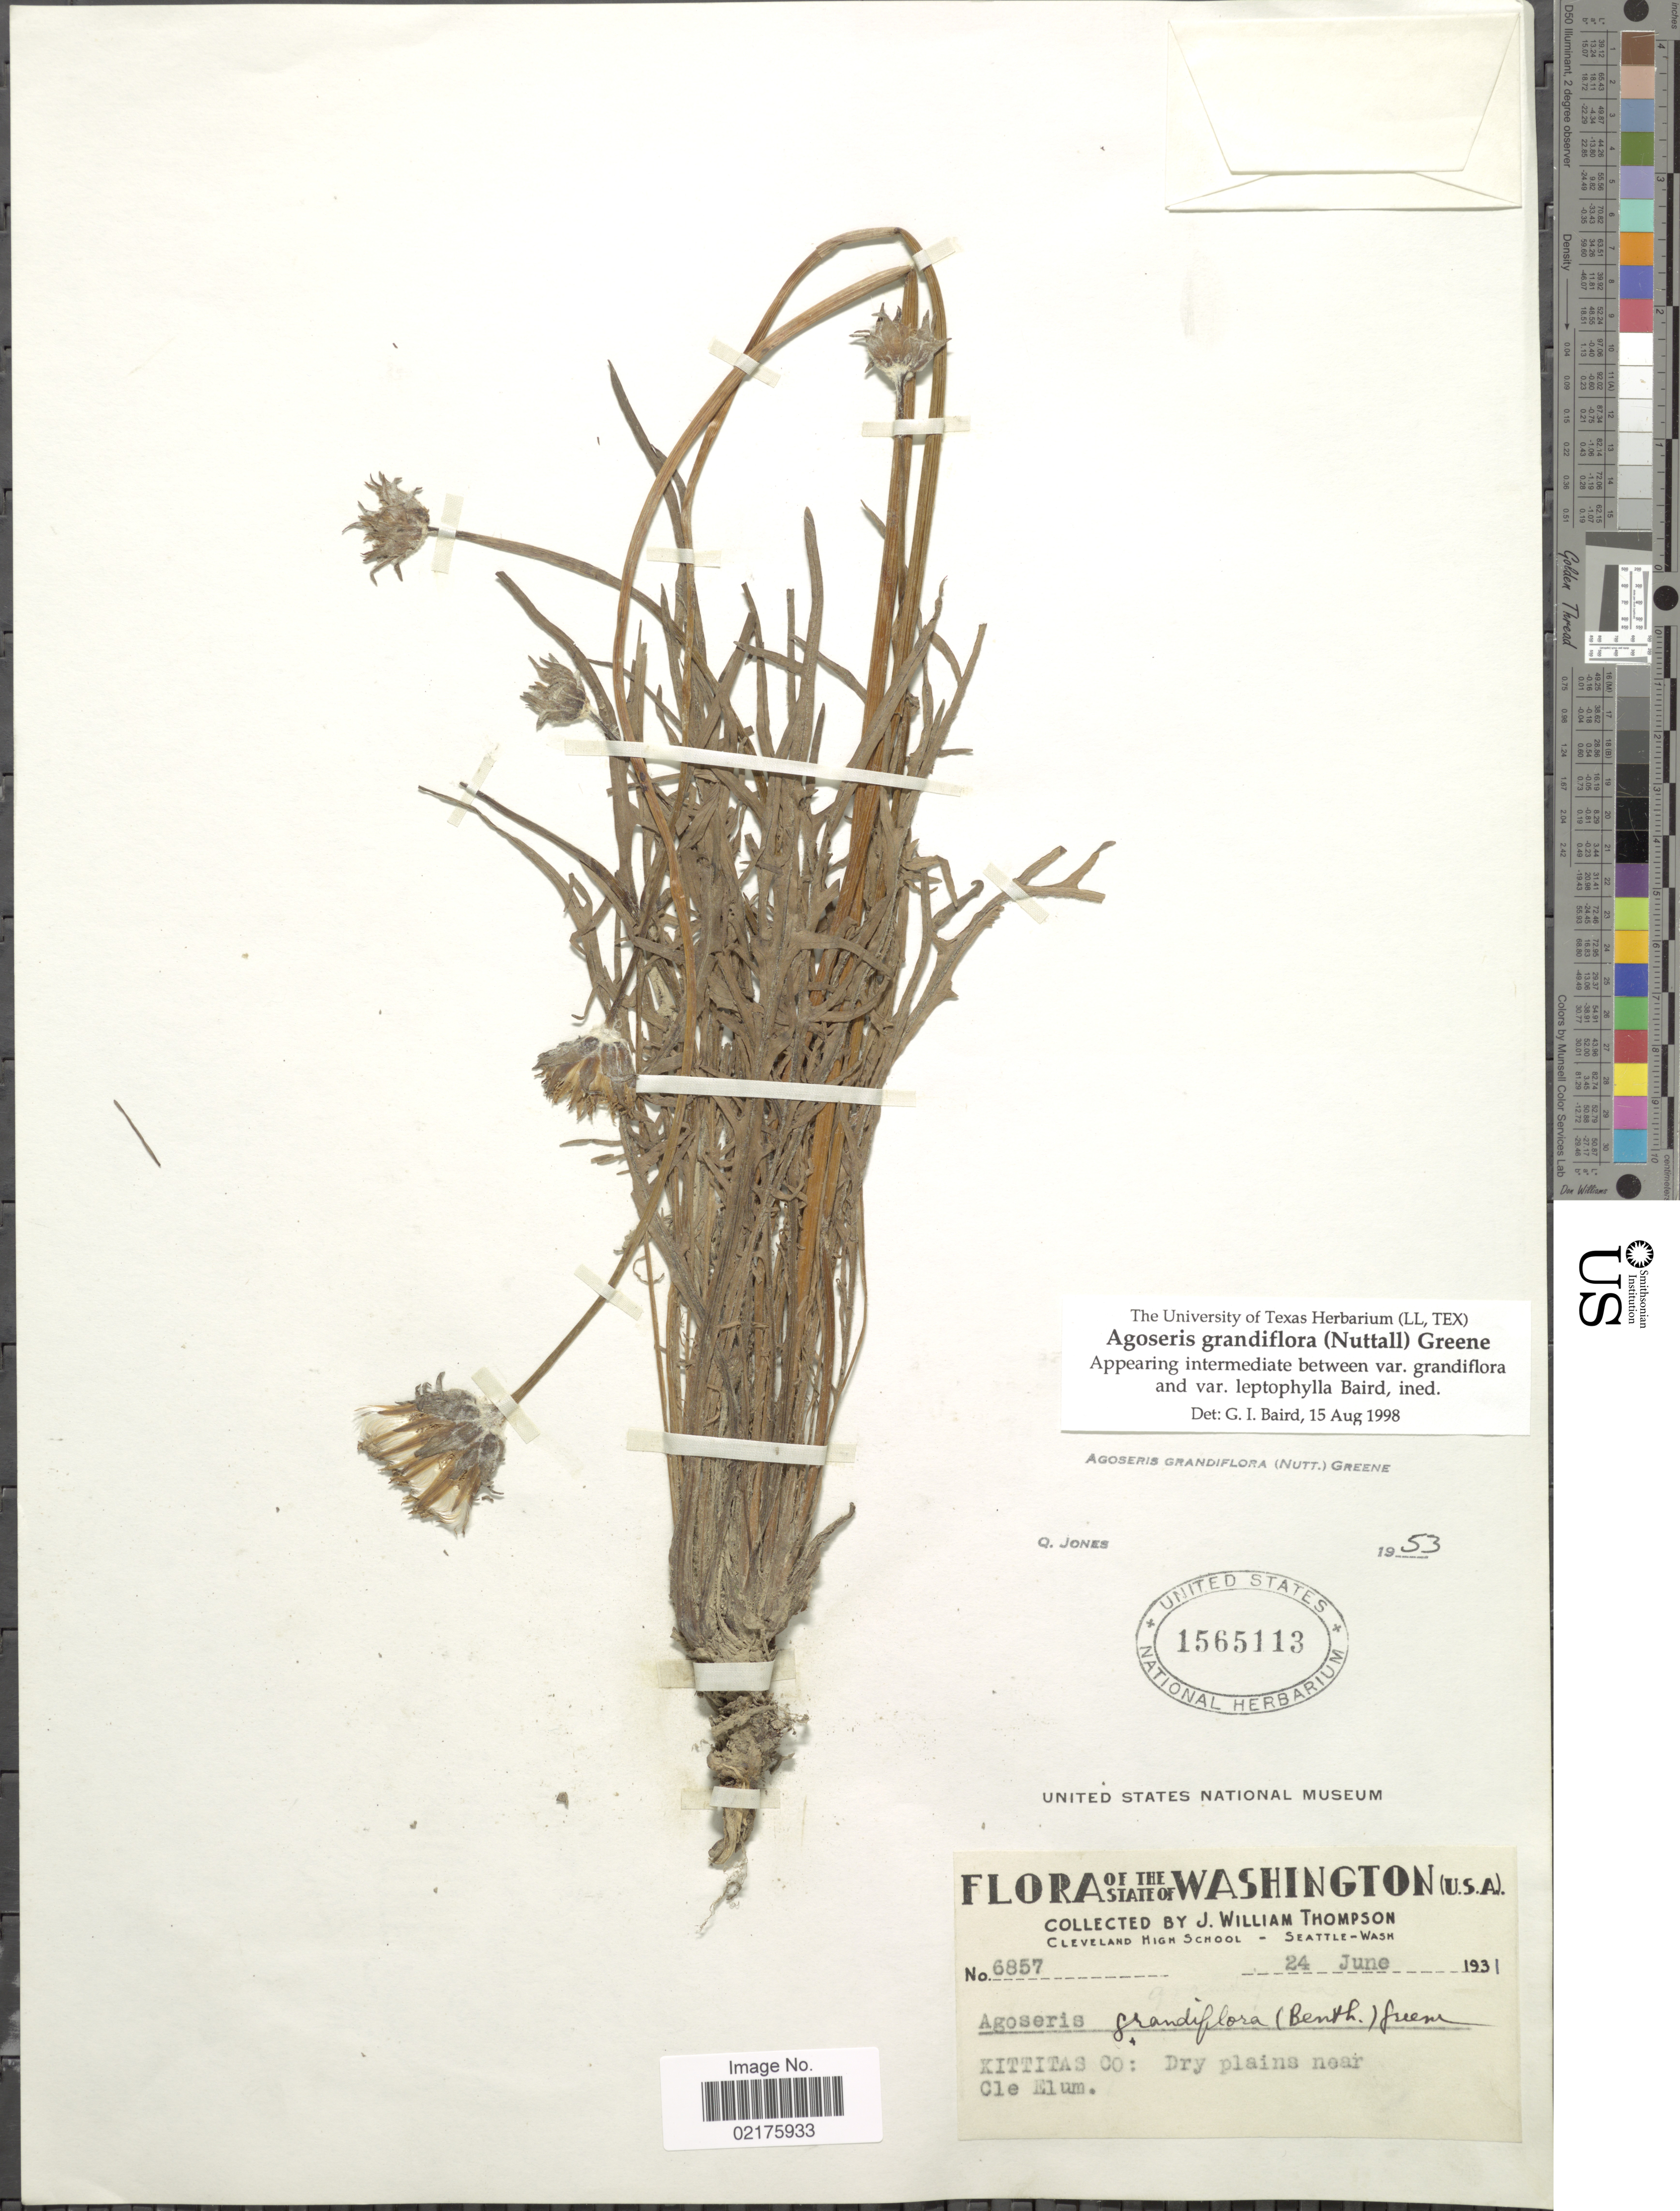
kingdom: Plantae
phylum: Tracheophyta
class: Magnoliopsida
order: Asterales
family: Asteraceae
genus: Agoseris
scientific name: Agoseris grandiflora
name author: (Nutt.) Greene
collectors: J. W. Thompson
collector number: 6857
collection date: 1931-06-24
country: United States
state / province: Washington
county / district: Kittitas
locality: Kittitas Co.: Dry plains near Cle Elum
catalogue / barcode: US 1565113